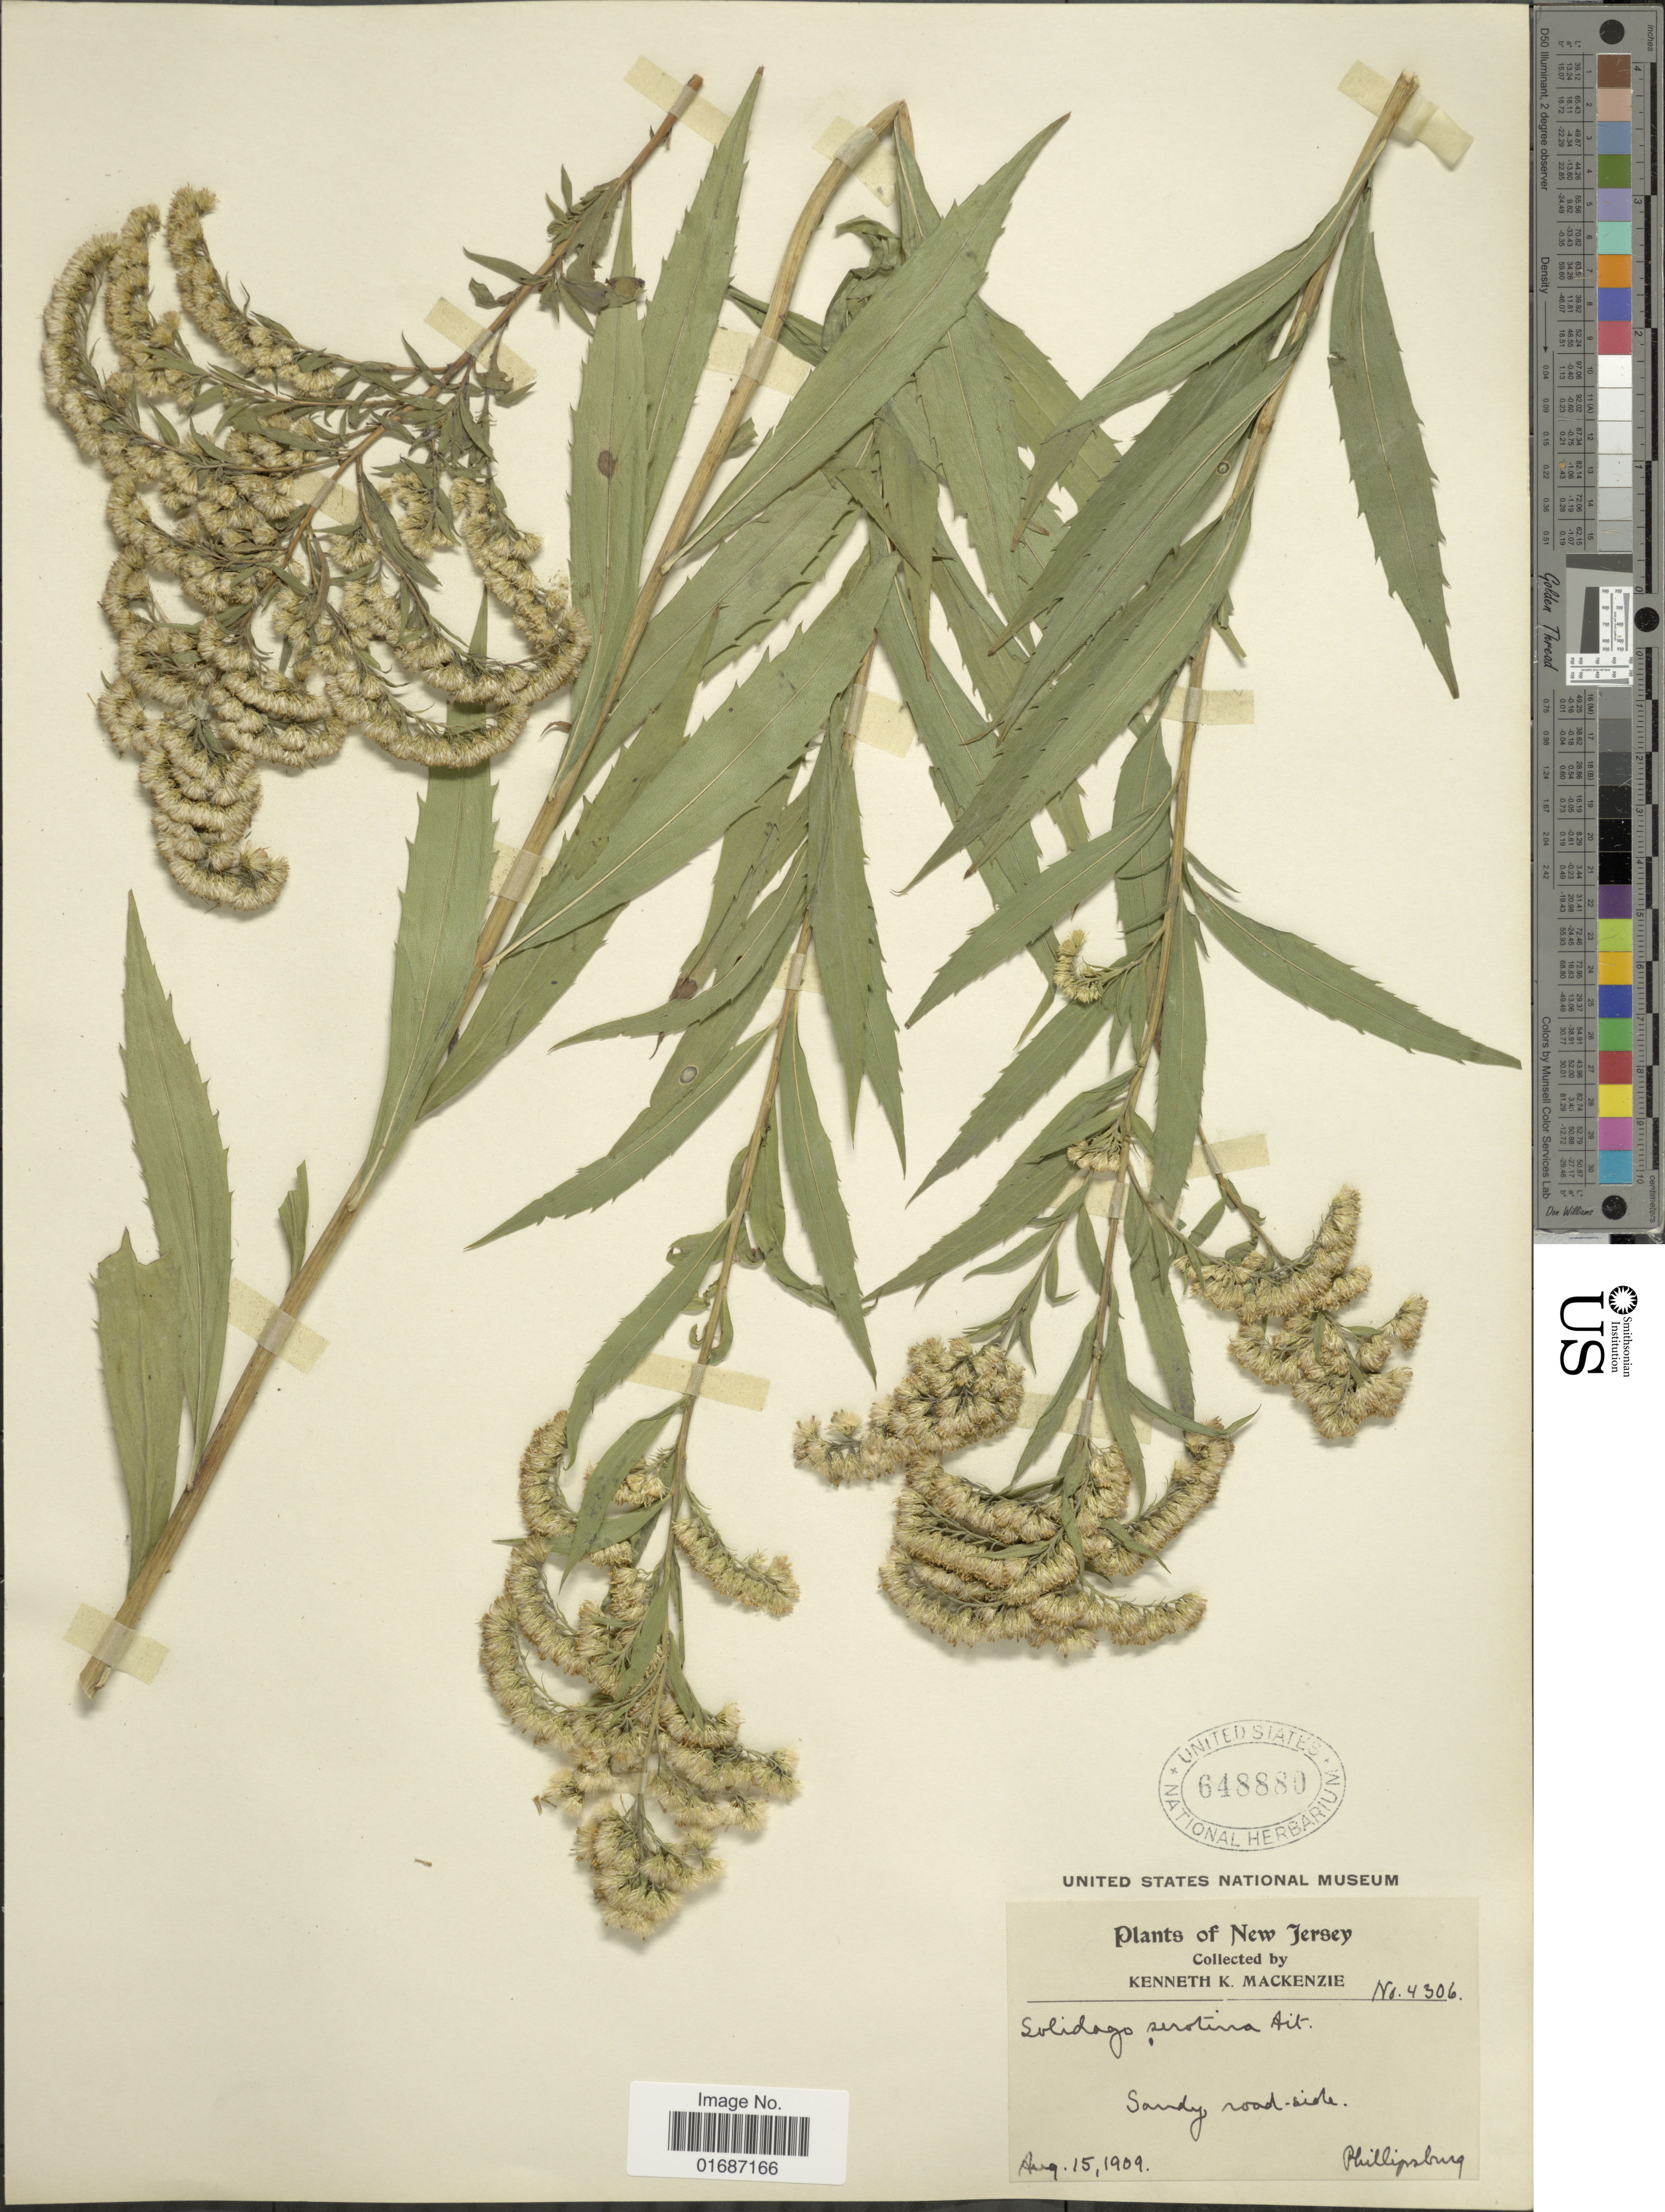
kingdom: Plantae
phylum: Tracheophyta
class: Magnoliopsida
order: Asterales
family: Asteraceae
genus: Solidago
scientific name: Solidago gigantea var. leiophylla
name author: Fernald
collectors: K. K. Mackenzie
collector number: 4306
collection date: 1909-08-15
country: United States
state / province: New Jersey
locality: Phillipsburg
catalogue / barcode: US 648880